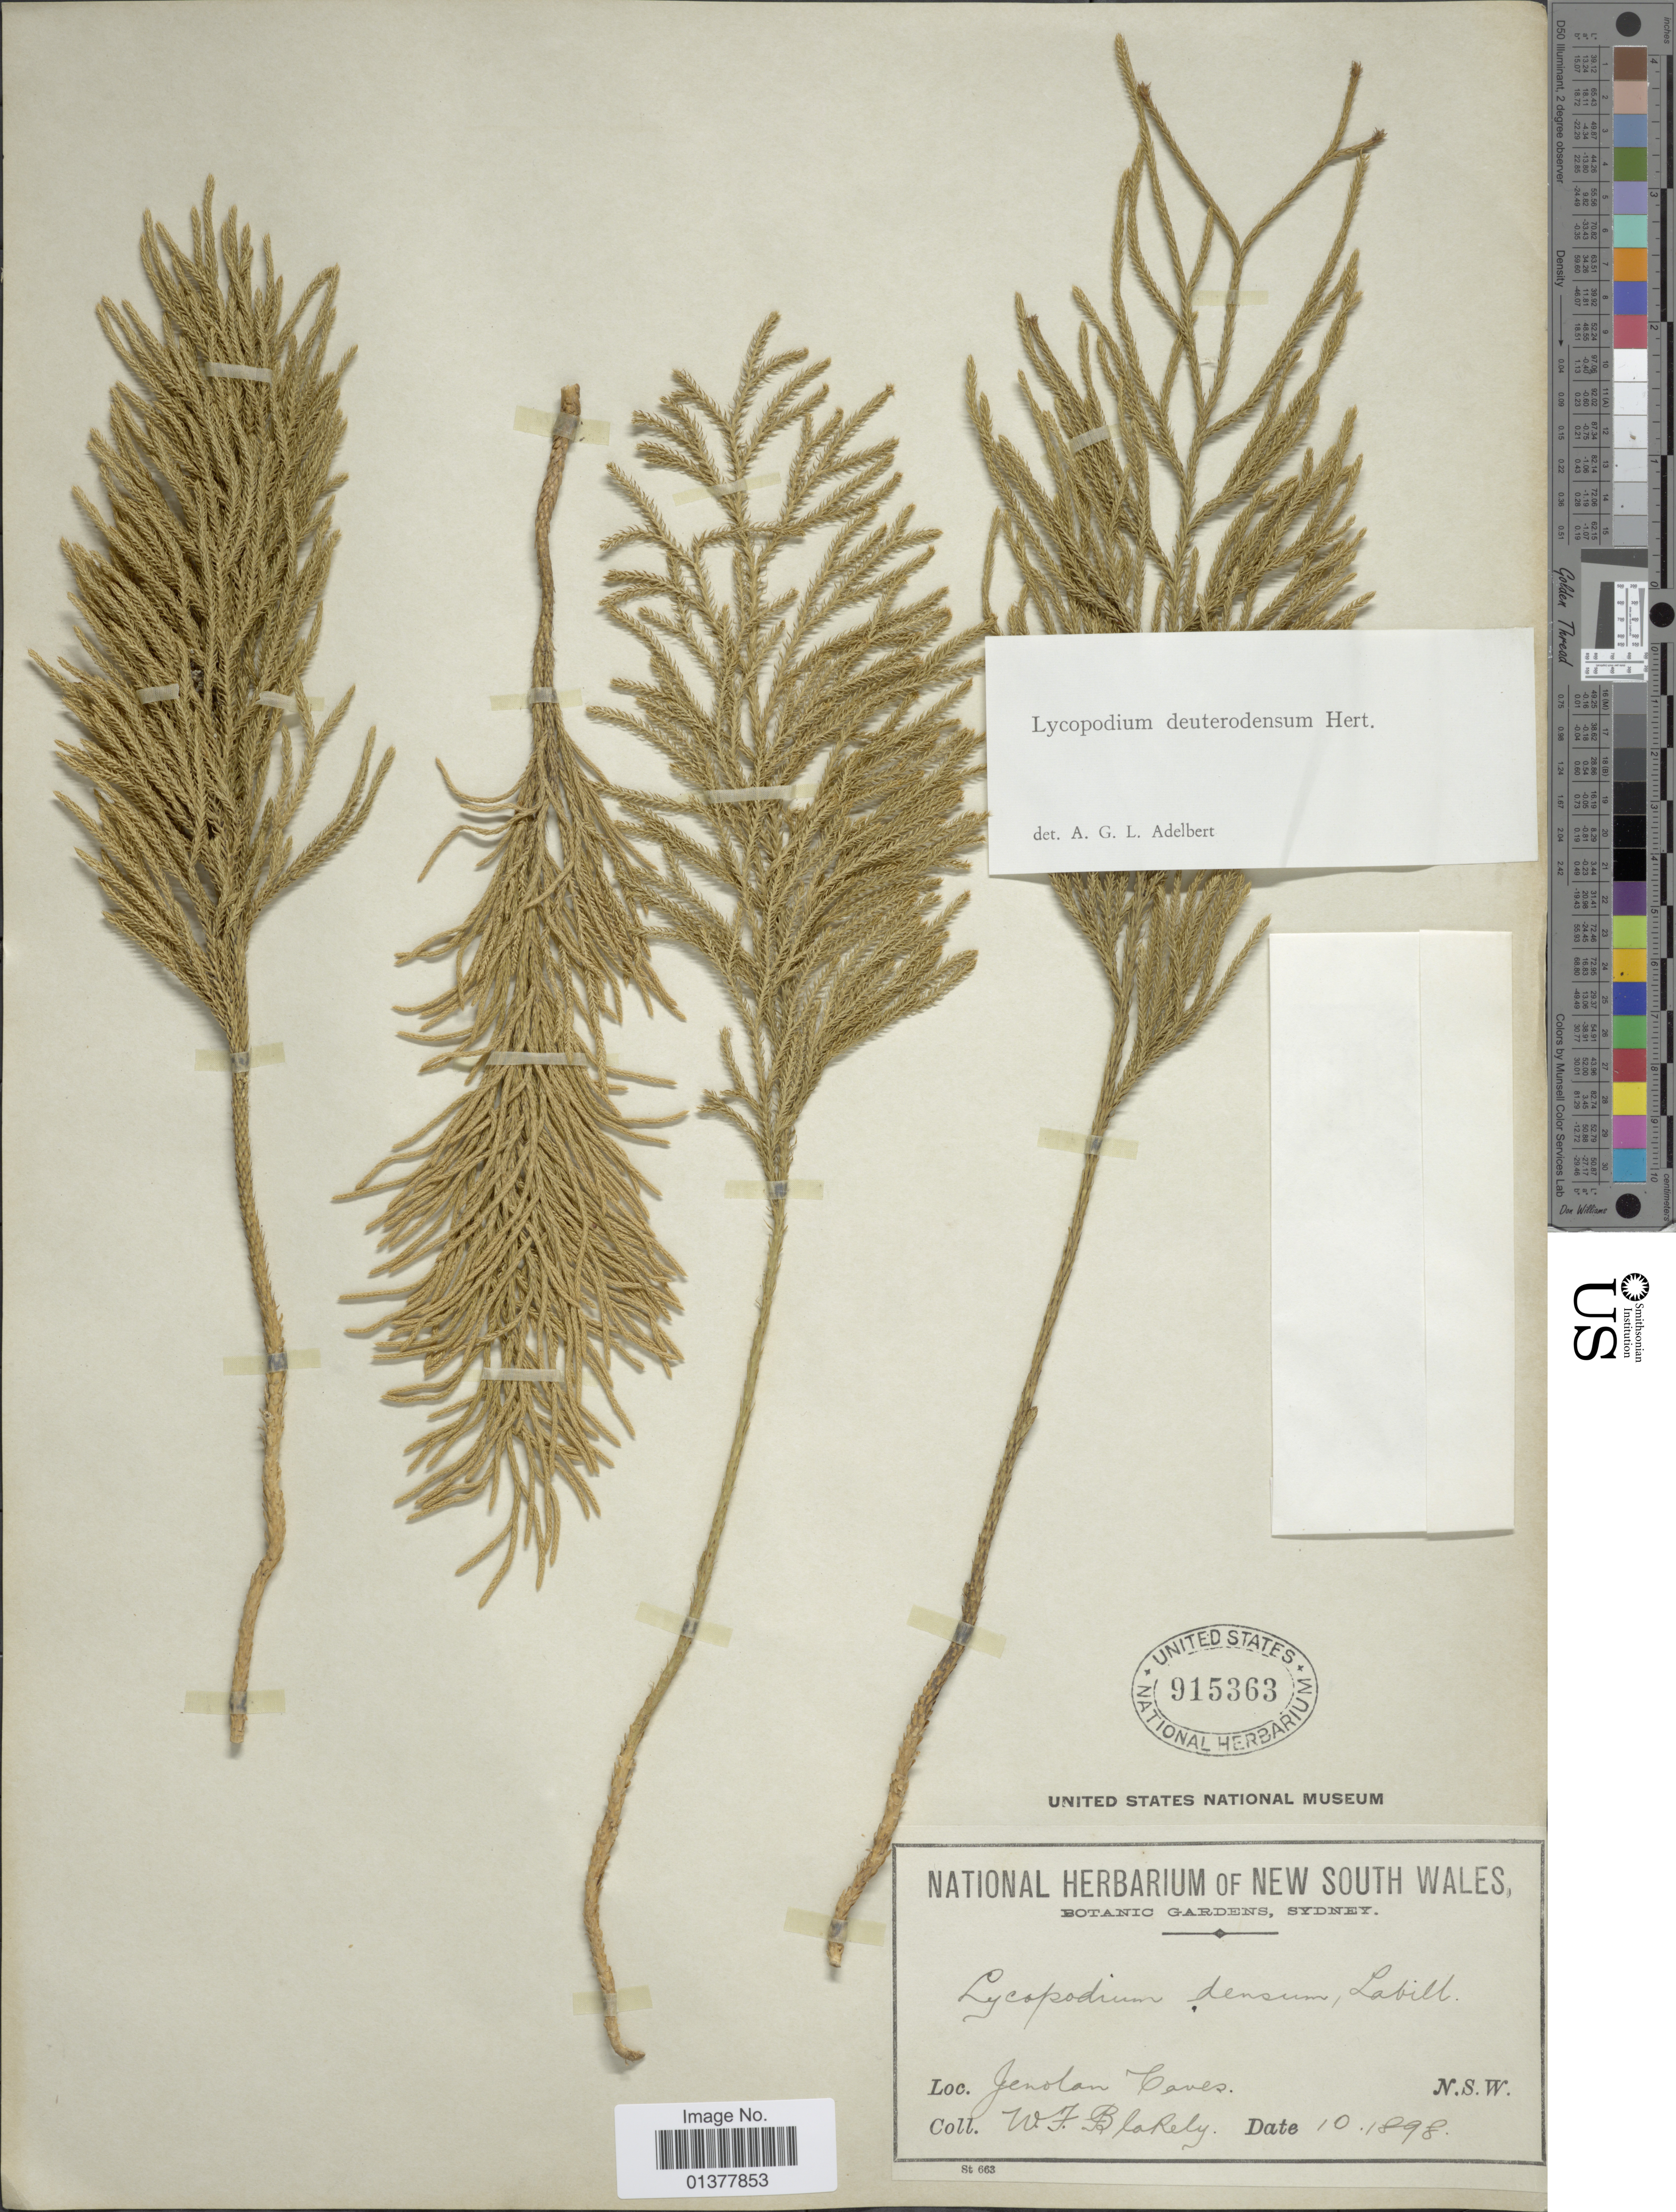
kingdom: Plantae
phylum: Tracheophyta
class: Lycopodiopsida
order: Lycopodiales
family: Lycopodiaceae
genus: Pseudolycopodium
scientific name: Pseudolycopodium densum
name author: (Rothm.) Holub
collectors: W. Blakely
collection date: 1898-10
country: Australia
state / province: New South Wales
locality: Jenolan Caves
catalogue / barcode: US 915363